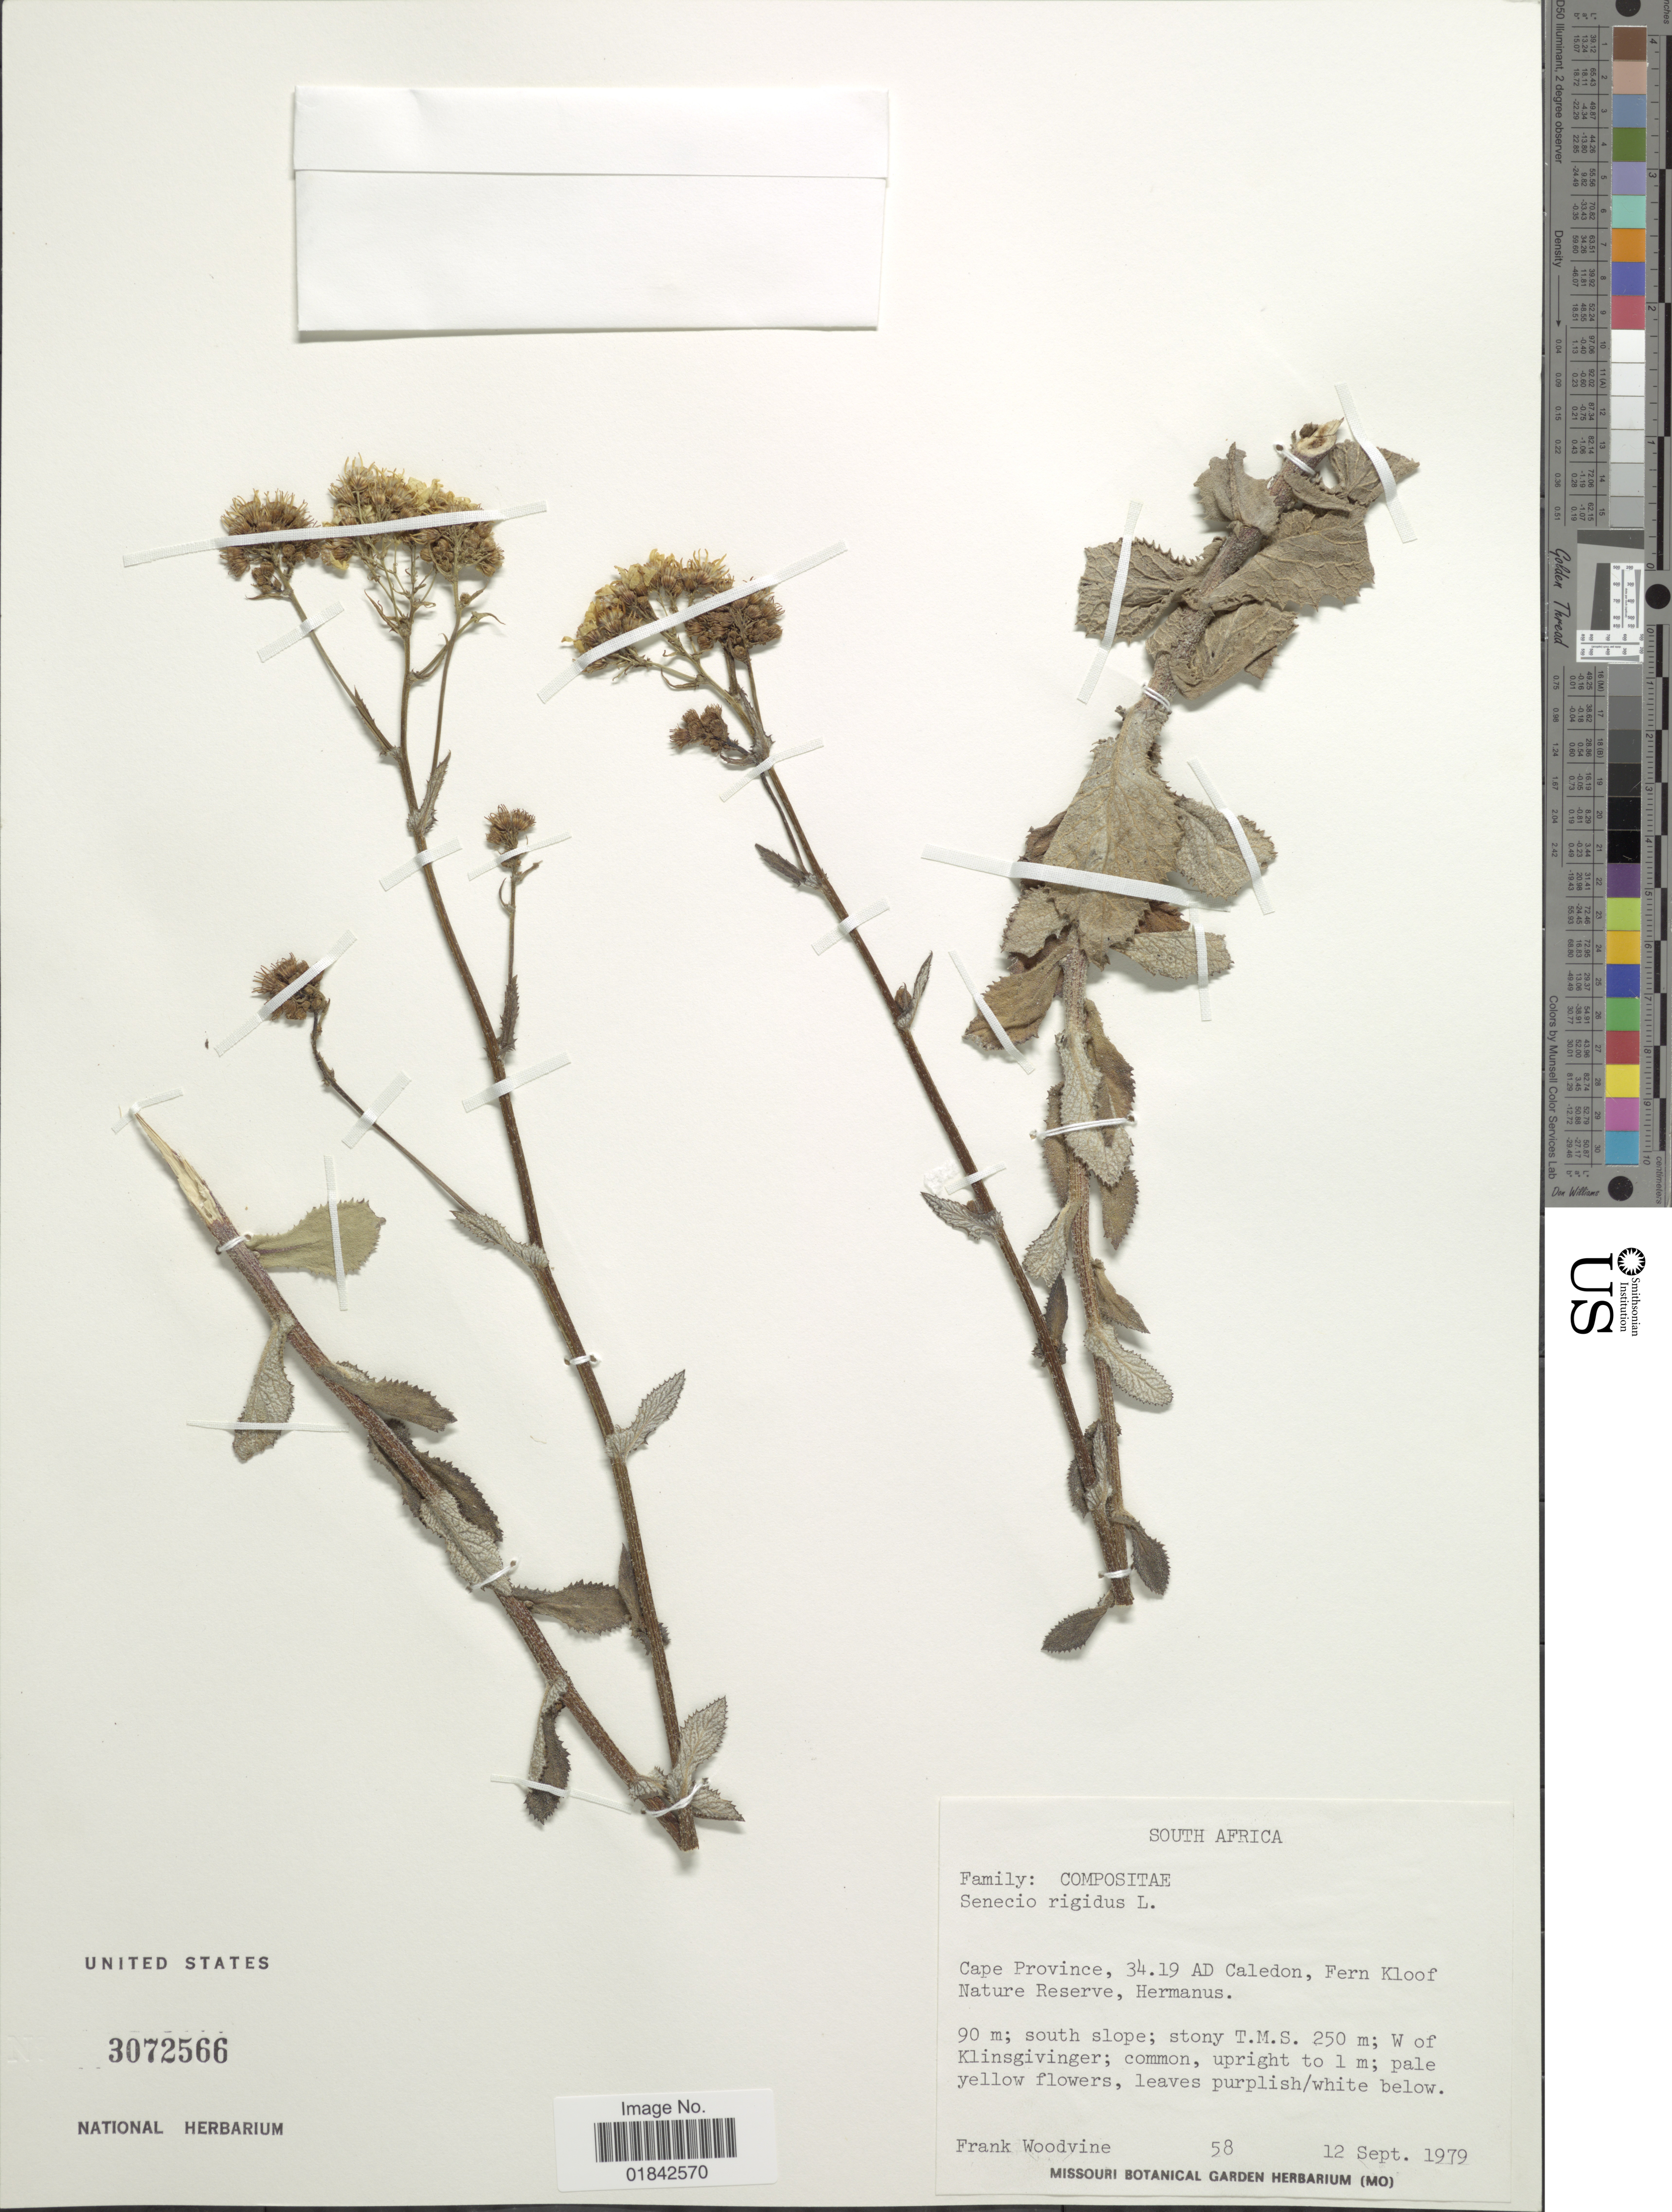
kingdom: Plantae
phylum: Tracheophyta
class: Magnoliopsida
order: Asterales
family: Asteraceae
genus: Senecio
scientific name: Senecio rigidus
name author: L.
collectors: F. Woodvine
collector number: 58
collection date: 1979-09-12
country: South Africa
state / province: Western Cape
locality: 34.19 AD Caledon, Fern Kloof Nature Reserve, Hermanus, stony T. M. S., W of Klinsgivinger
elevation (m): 250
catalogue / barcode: US 3072566